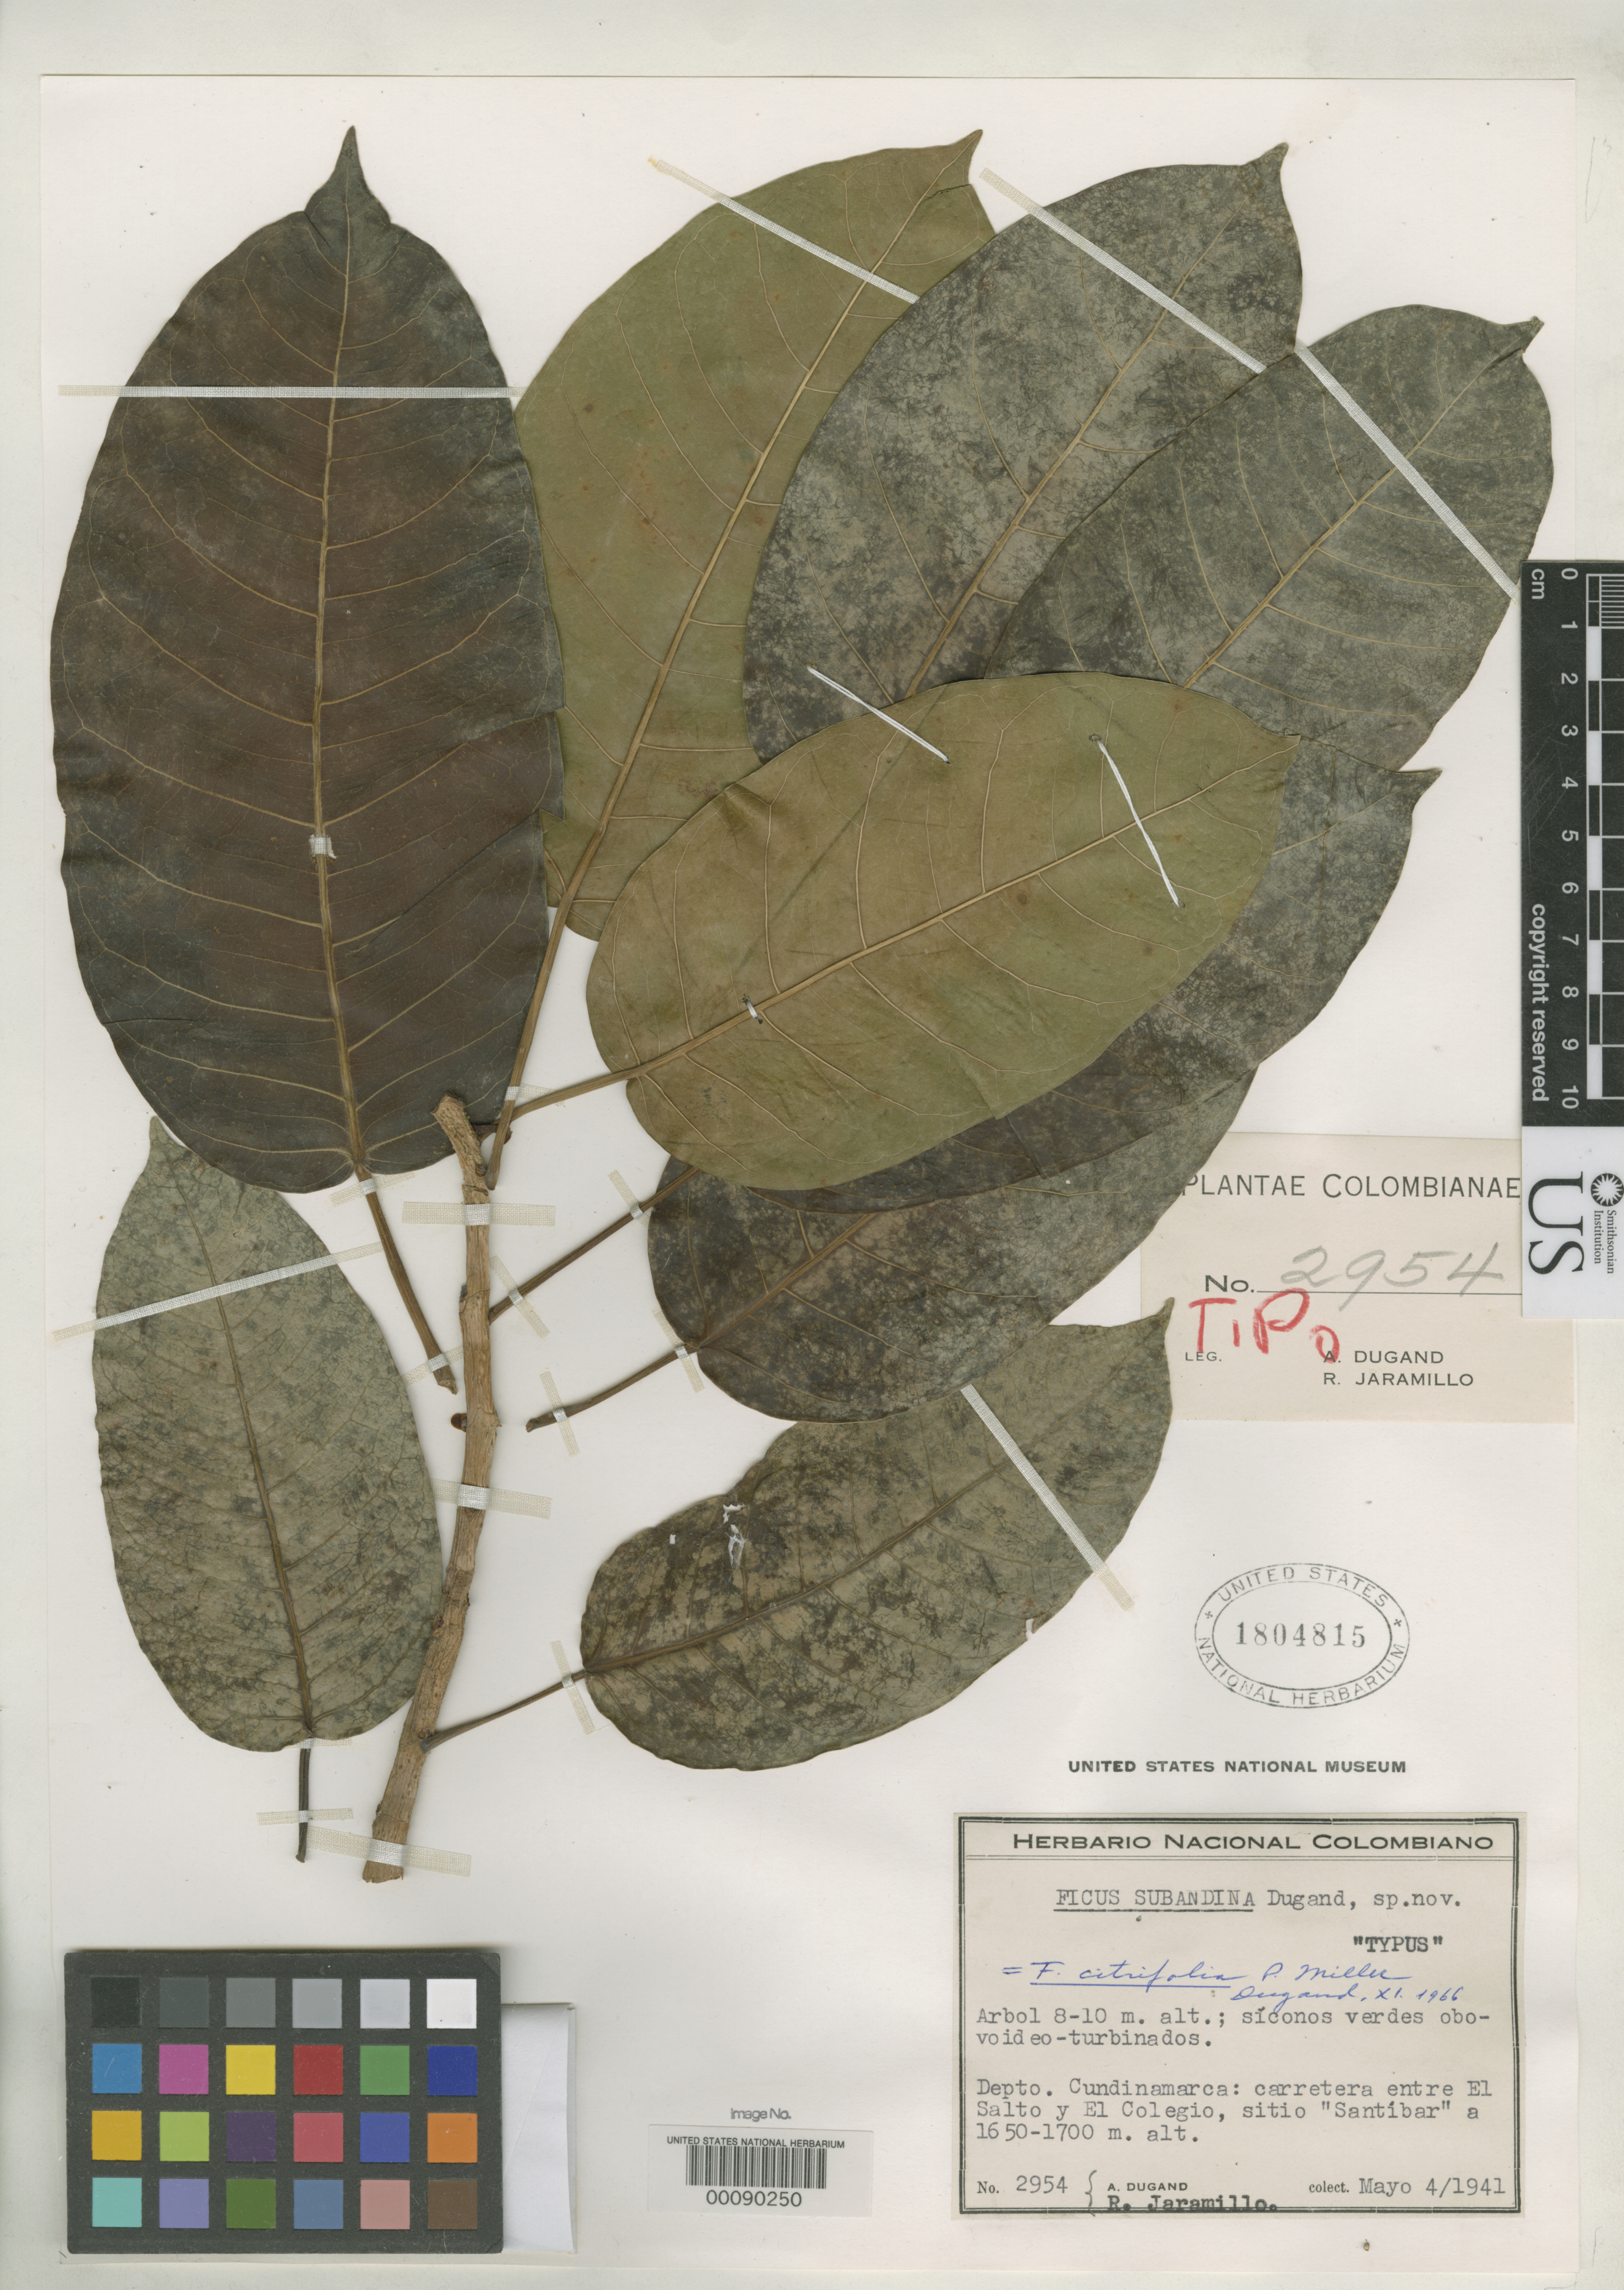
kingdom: Plantae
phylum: Tracheophyta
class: Magnoliopsida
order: Rosales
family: Moraceae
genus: Ficus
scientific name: Ficus subandina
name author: Dugand G.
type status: Isotype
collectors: A. Dugand G. & R. Jaramillo M.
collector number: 2954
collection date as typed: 04 May 1941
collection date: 1941-05-04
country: Colombia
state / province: Cundinamarca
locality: Between El Salto and El Colegio.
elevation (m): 1650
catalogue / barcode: US 1804815